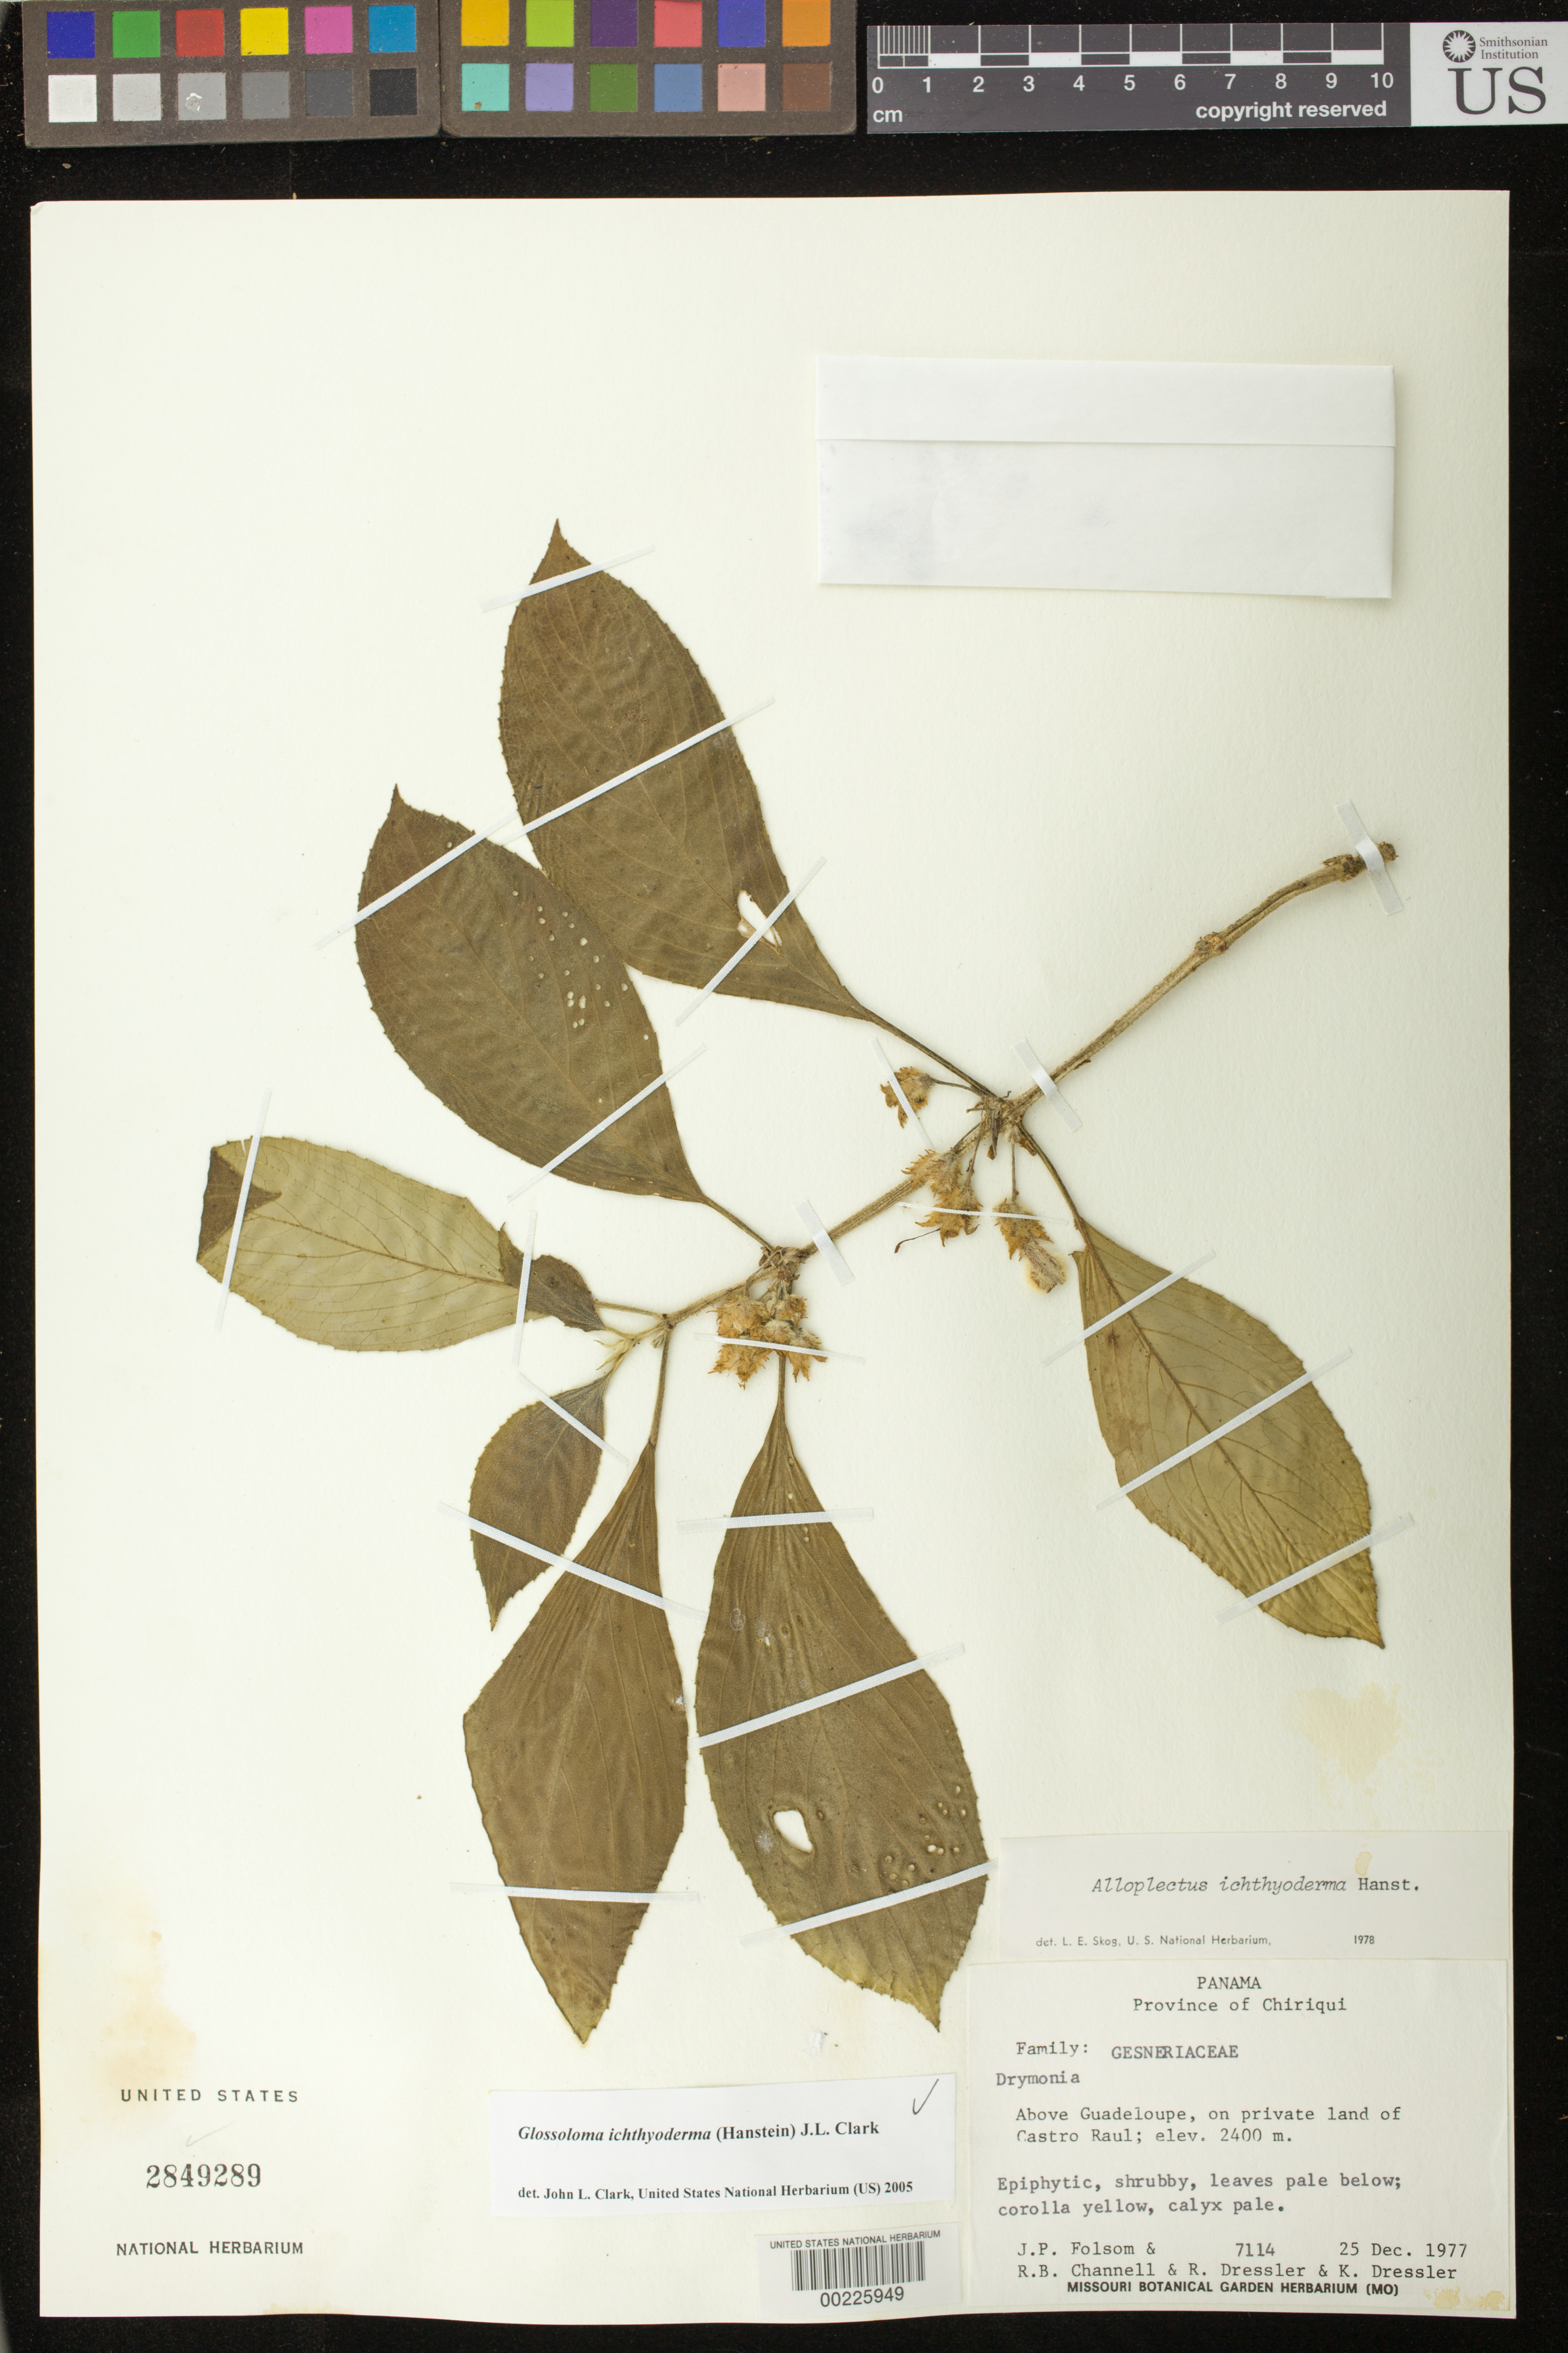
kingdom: Plantae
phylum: Tracheophyta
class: Magnoliopsida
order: Lamiales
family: Gesneriaceae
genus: Glossoloma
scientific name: Glossoloma ichthyoderma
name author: (Hanst.) J.L. Clark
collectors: J. P. Folsom, R. B. Channell, R. Dressler & K. Dressler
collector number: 7114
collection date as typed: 25 Dec 1977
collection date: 1977-12-25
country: Panama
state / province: Chiriquí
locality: Above Guadeloupe, on private land of Castro Raul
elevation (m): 2400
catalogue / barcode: US 2849289